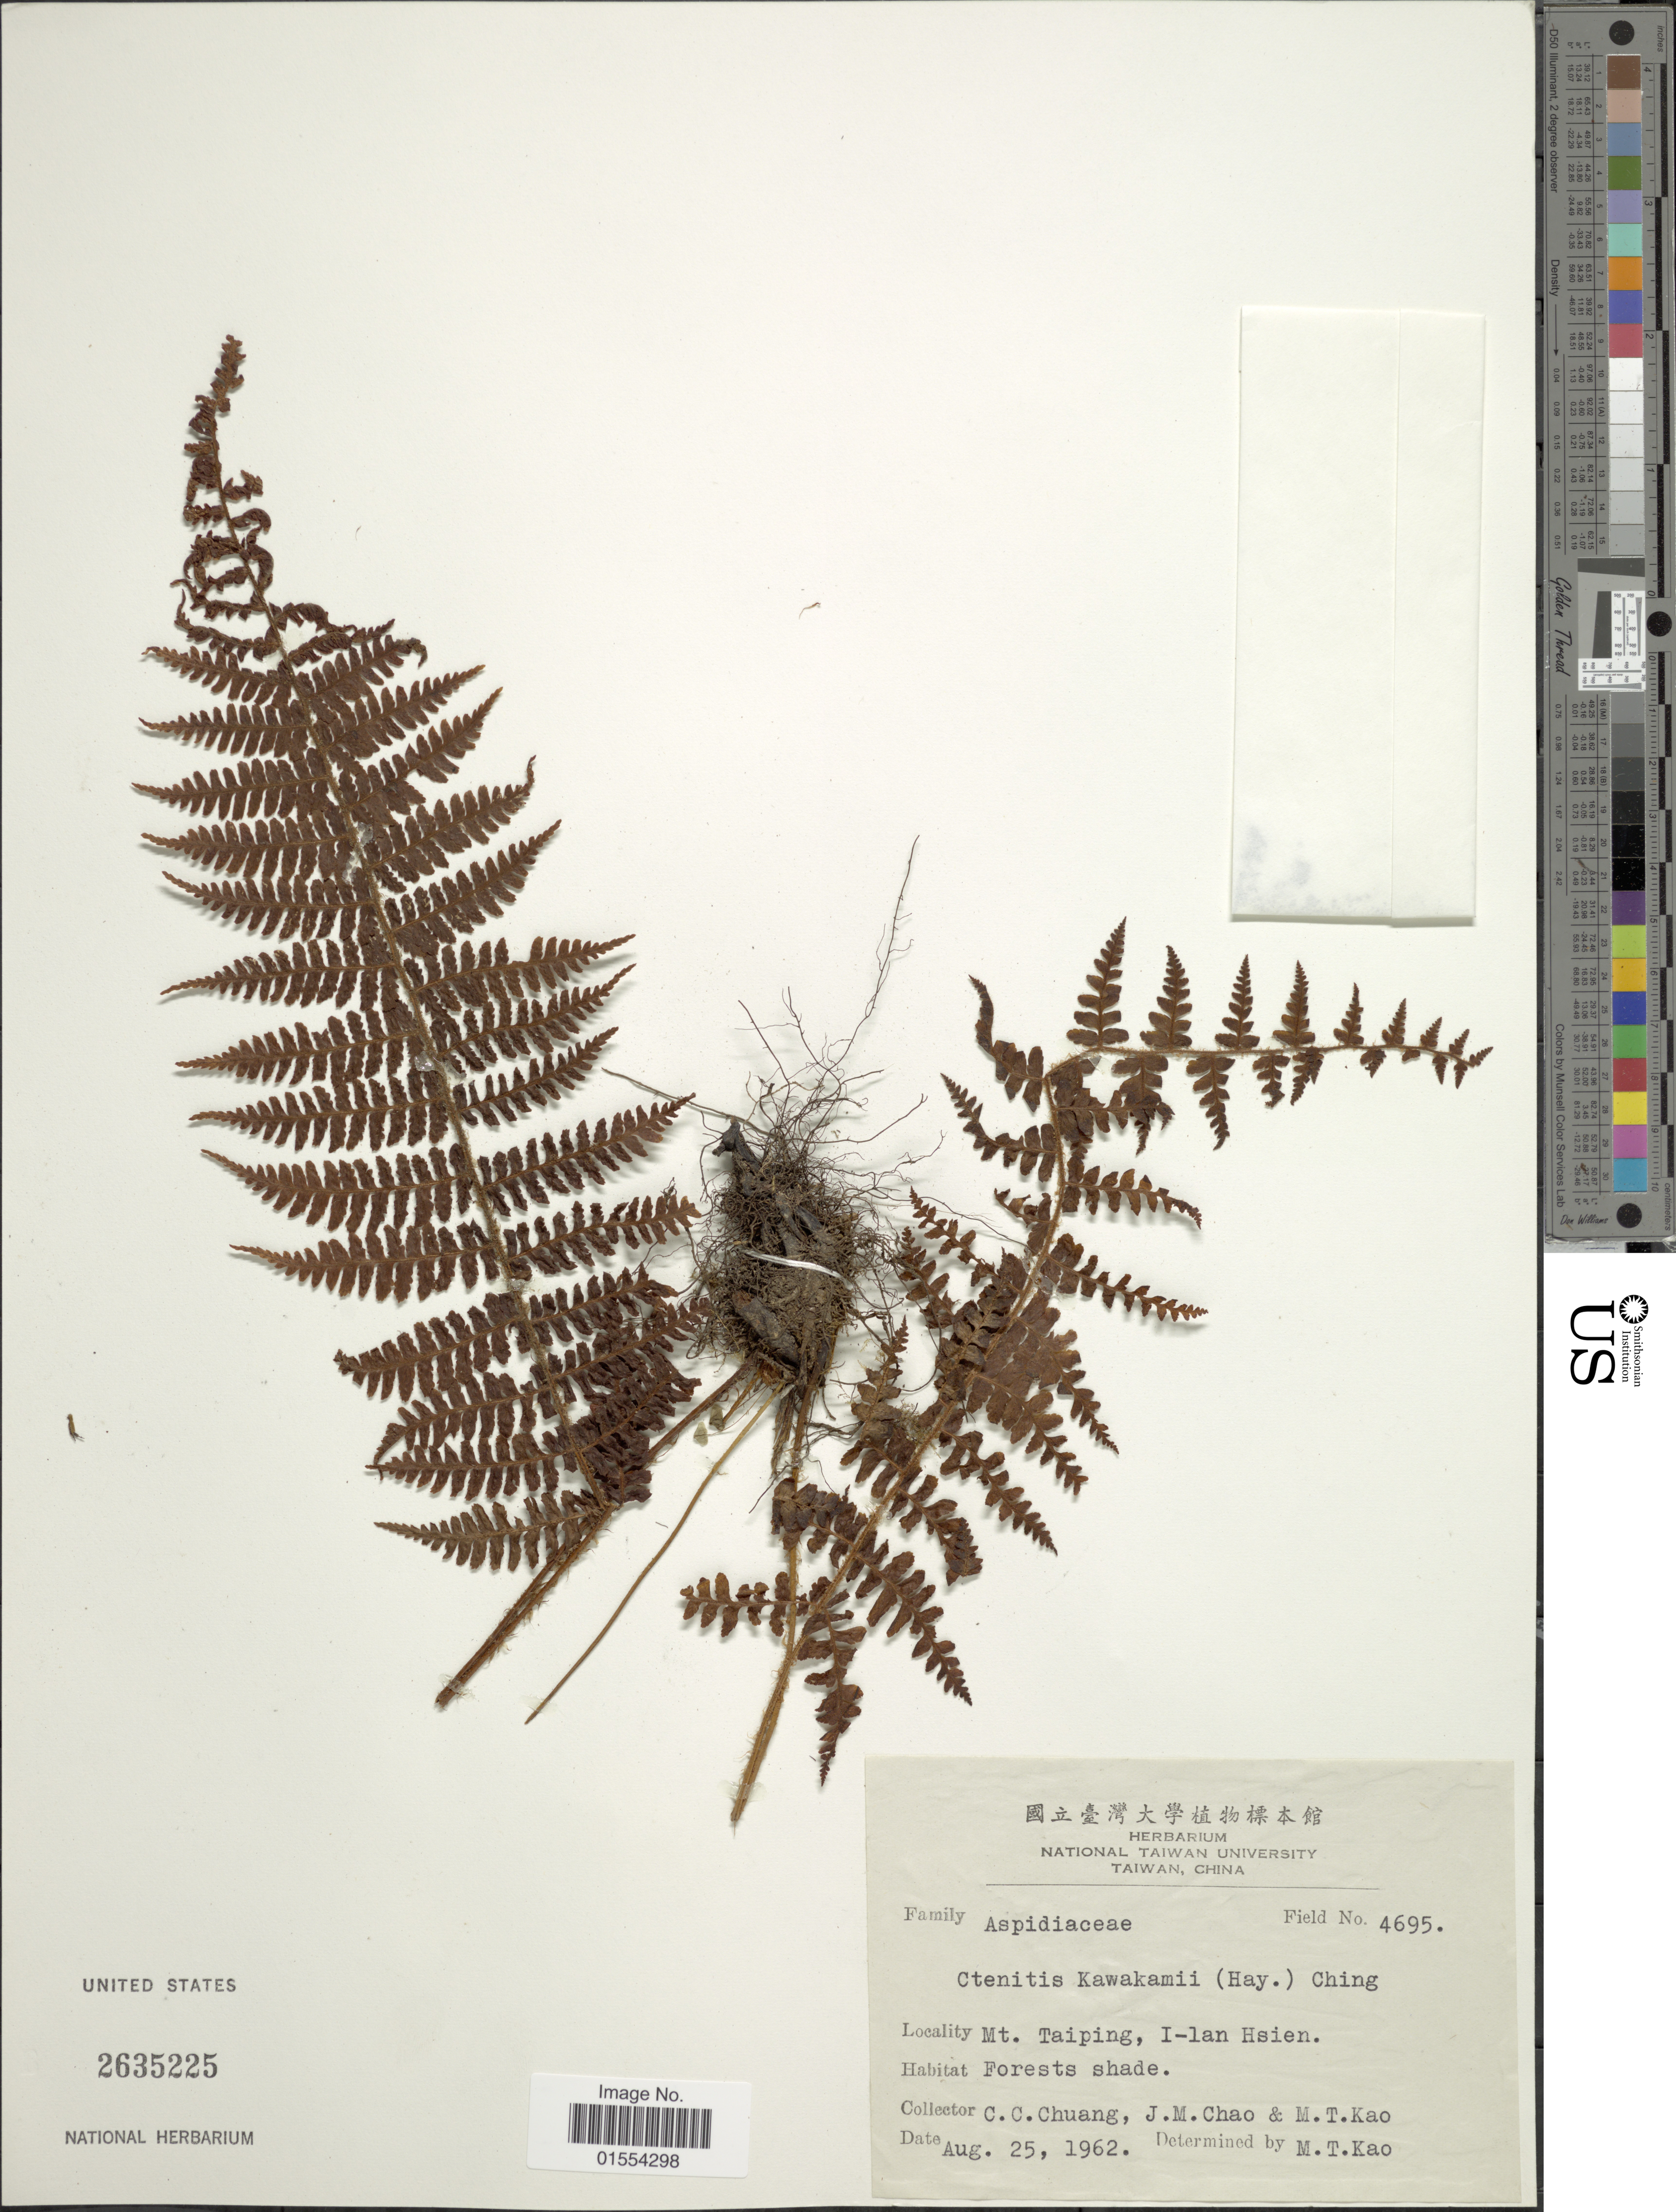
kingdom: Plantae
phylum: Tracheophyta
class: Polypodiopsida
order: Polypodiales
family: Dryopteridaceae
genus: Dryopteris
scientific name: Dryopteris kawakamii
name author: Hayata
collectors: C. C. Chuang, J. Chao & M. T. Kao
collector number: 4695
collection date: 1962-08-25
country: Taiwan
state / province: Ilan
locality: Mt. Taiping, I-lan Hsien.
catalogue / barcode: US 2635225